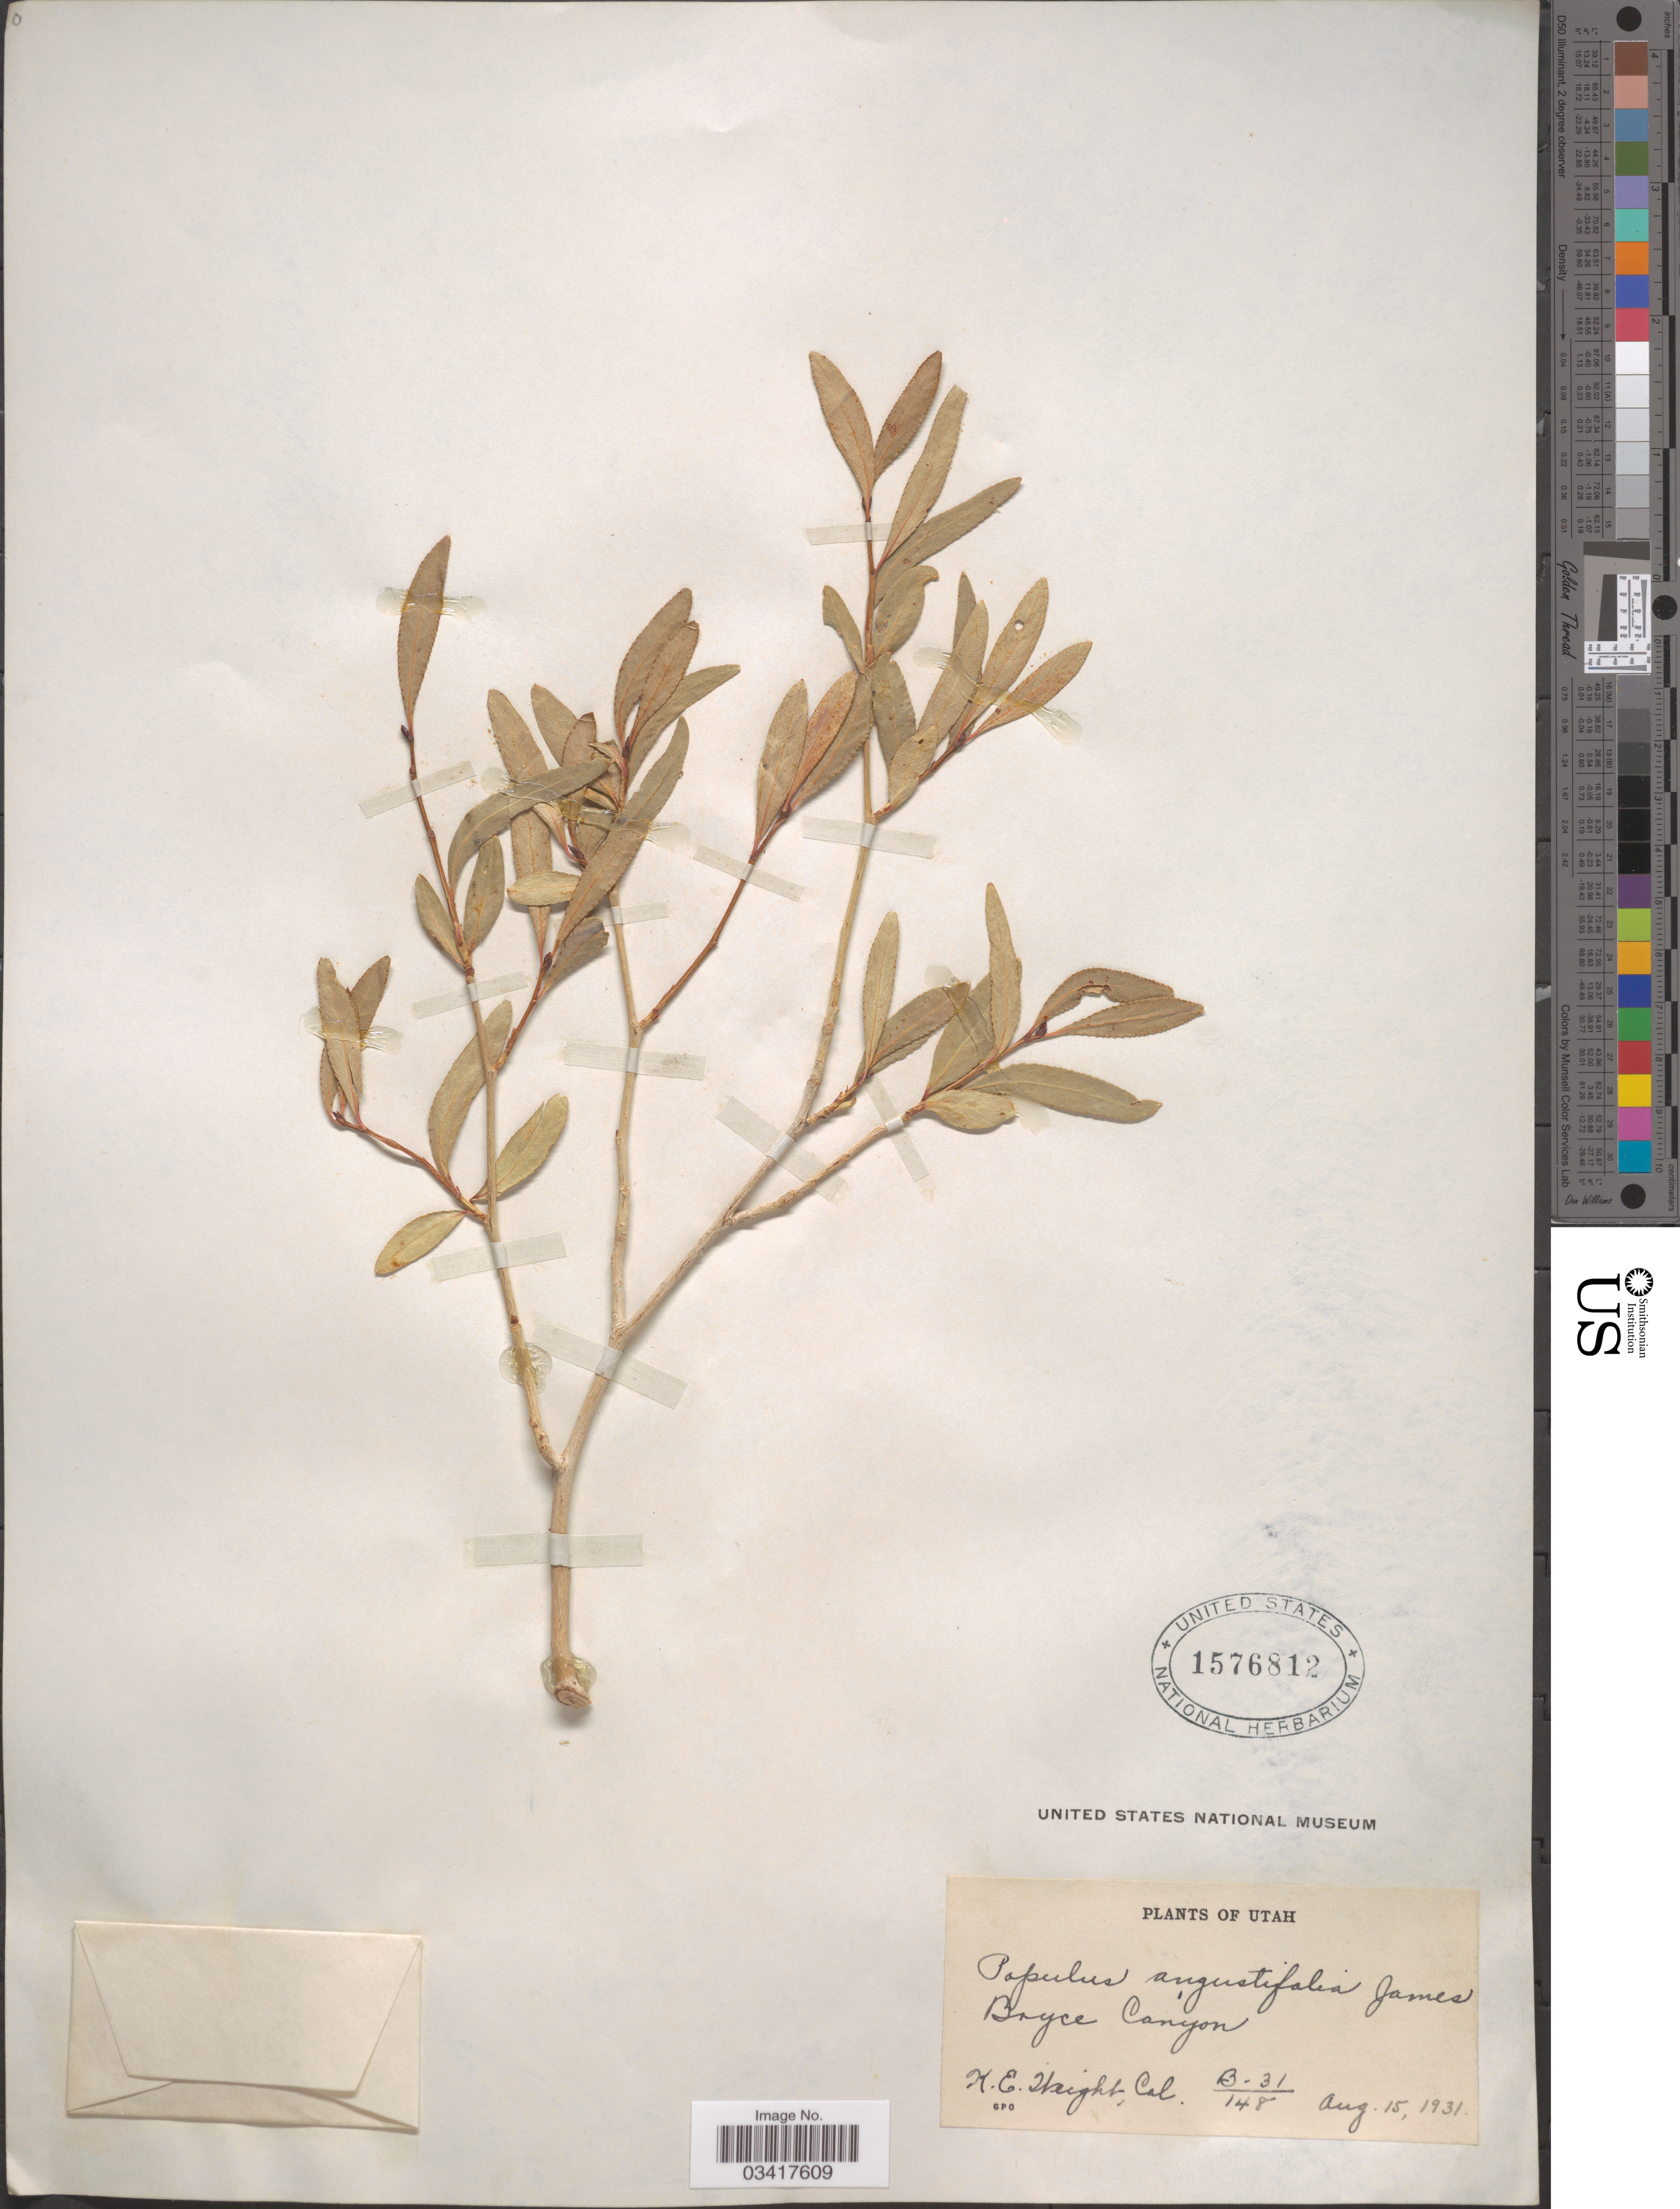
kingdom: Plantae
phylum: Tracheophyta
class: Magnoliopsida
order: Malpighiales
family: Salicaceae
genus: Populus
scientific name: Populus angustifolia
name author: E. James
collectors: K. Weight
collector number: B-31/148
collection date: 1931-08-15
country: United States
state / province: Utah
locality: Boyce Canyon.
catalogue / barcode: US 1576812